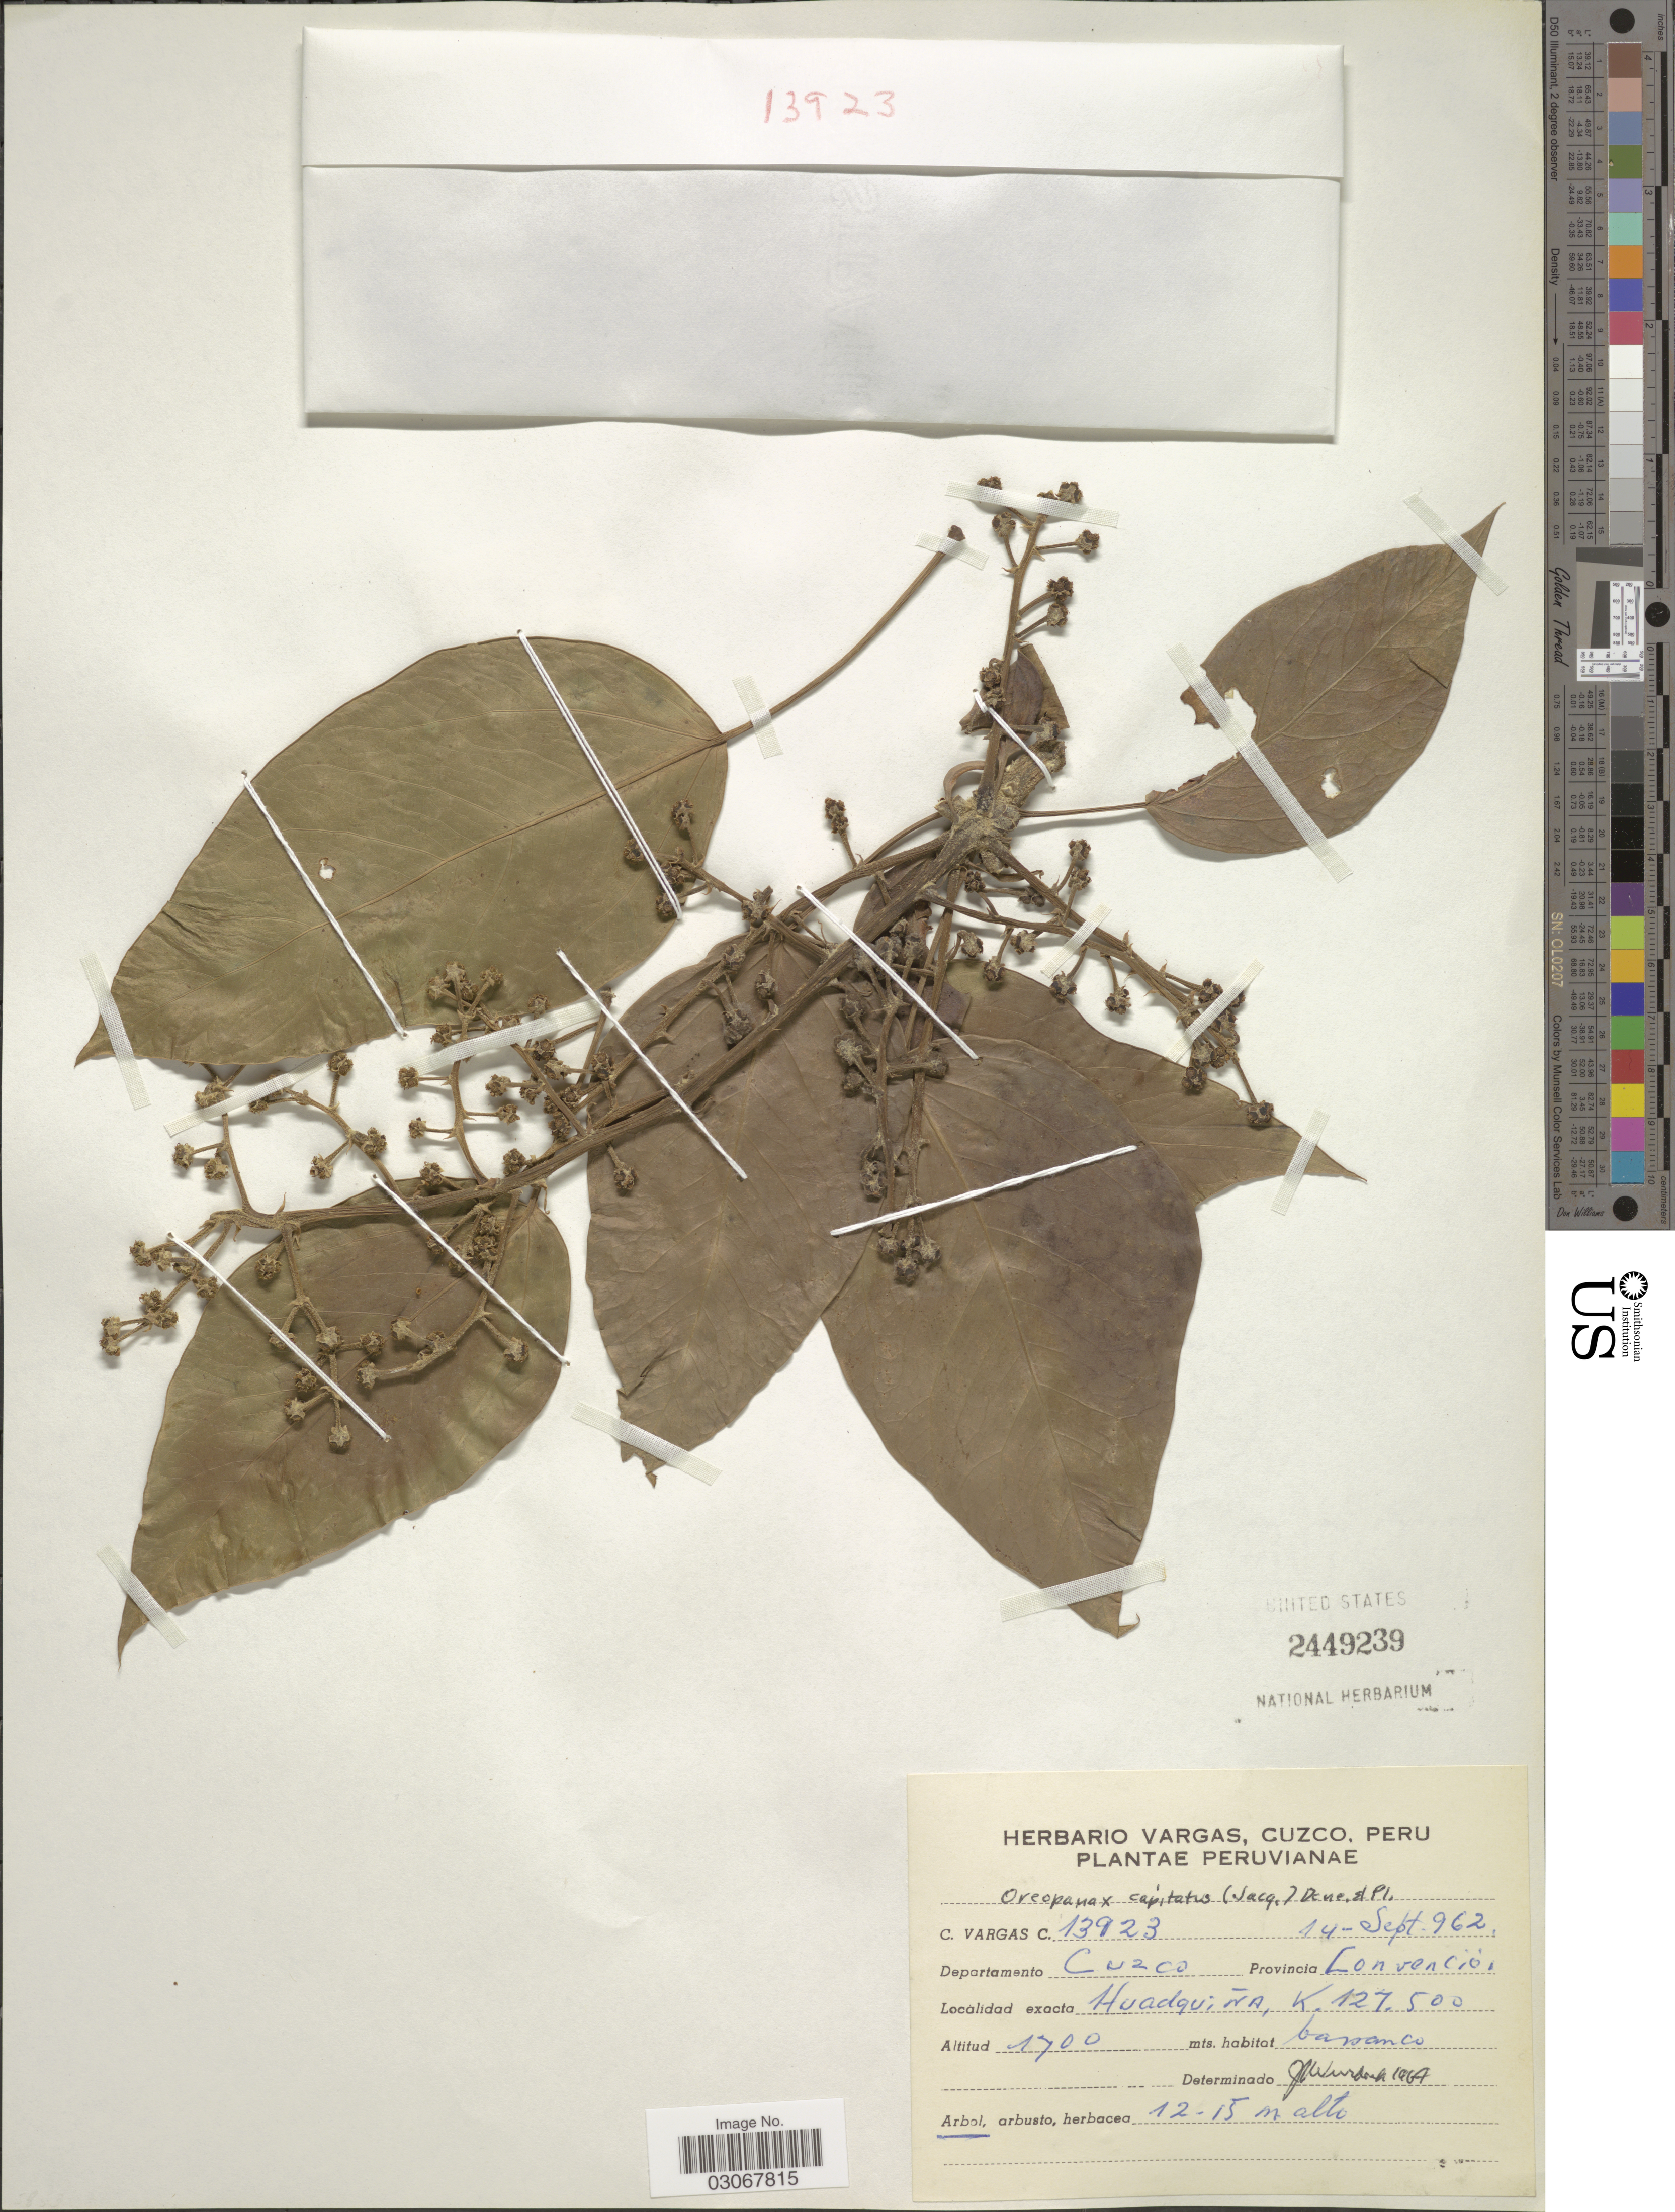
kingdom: Plantae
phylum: Tracheophyta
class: Magnoliopsida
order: Apiales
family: Araliaceae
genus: Oreopanax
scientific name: Oreopanax capitatus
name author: (Jacq.) Decne. & Planch.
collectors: C. Vargas Calderón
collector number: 13923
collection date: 1962-09-14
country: Peru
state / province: Cusco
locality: Departamento Cuzco. Provincia Convención. Huadquiña K. 127.500.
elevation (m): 1700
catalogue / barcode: US 2449239